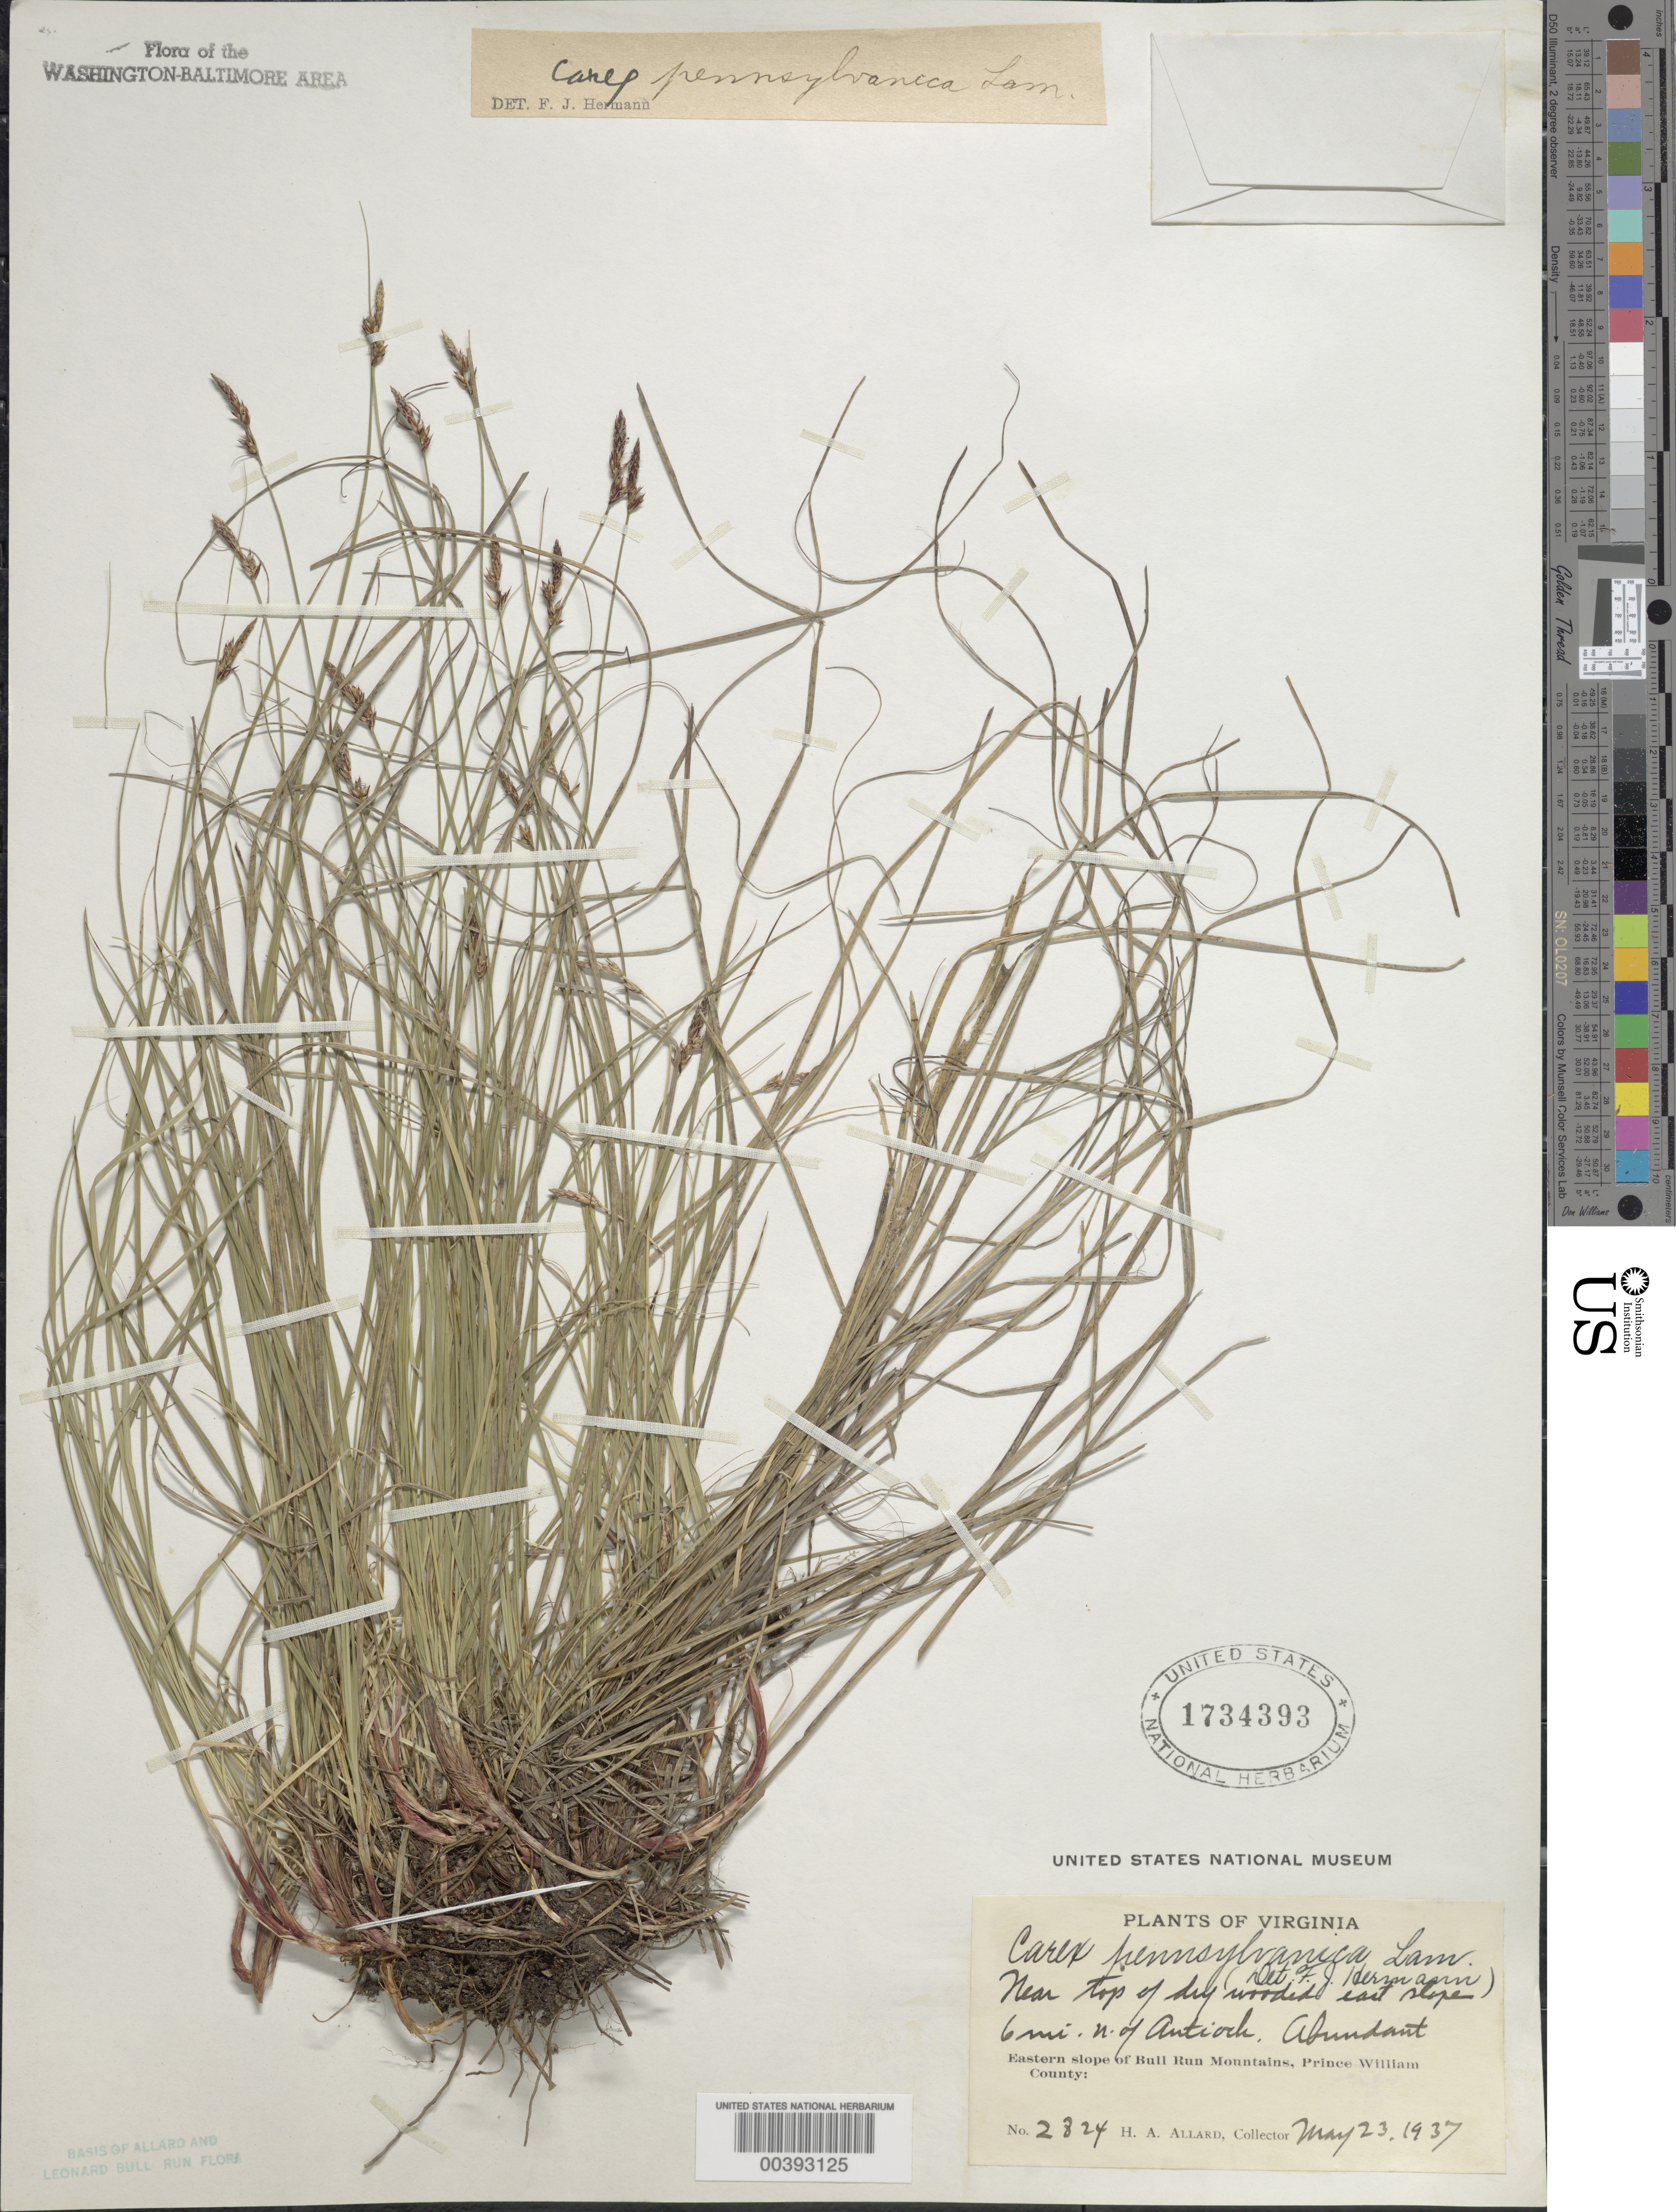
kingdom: Plantae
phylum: Tracheophyta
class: Liliopsida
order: Poales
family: Cyperaceae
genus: Carex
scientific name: Carex pensylvanica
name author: Lam.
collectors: H. A. Allard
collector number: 2824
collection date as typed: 23 May 1937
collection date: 1937-05-23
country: United States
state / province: Virginia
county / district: Prince William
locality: North of Antioch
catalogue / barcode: US 1734393